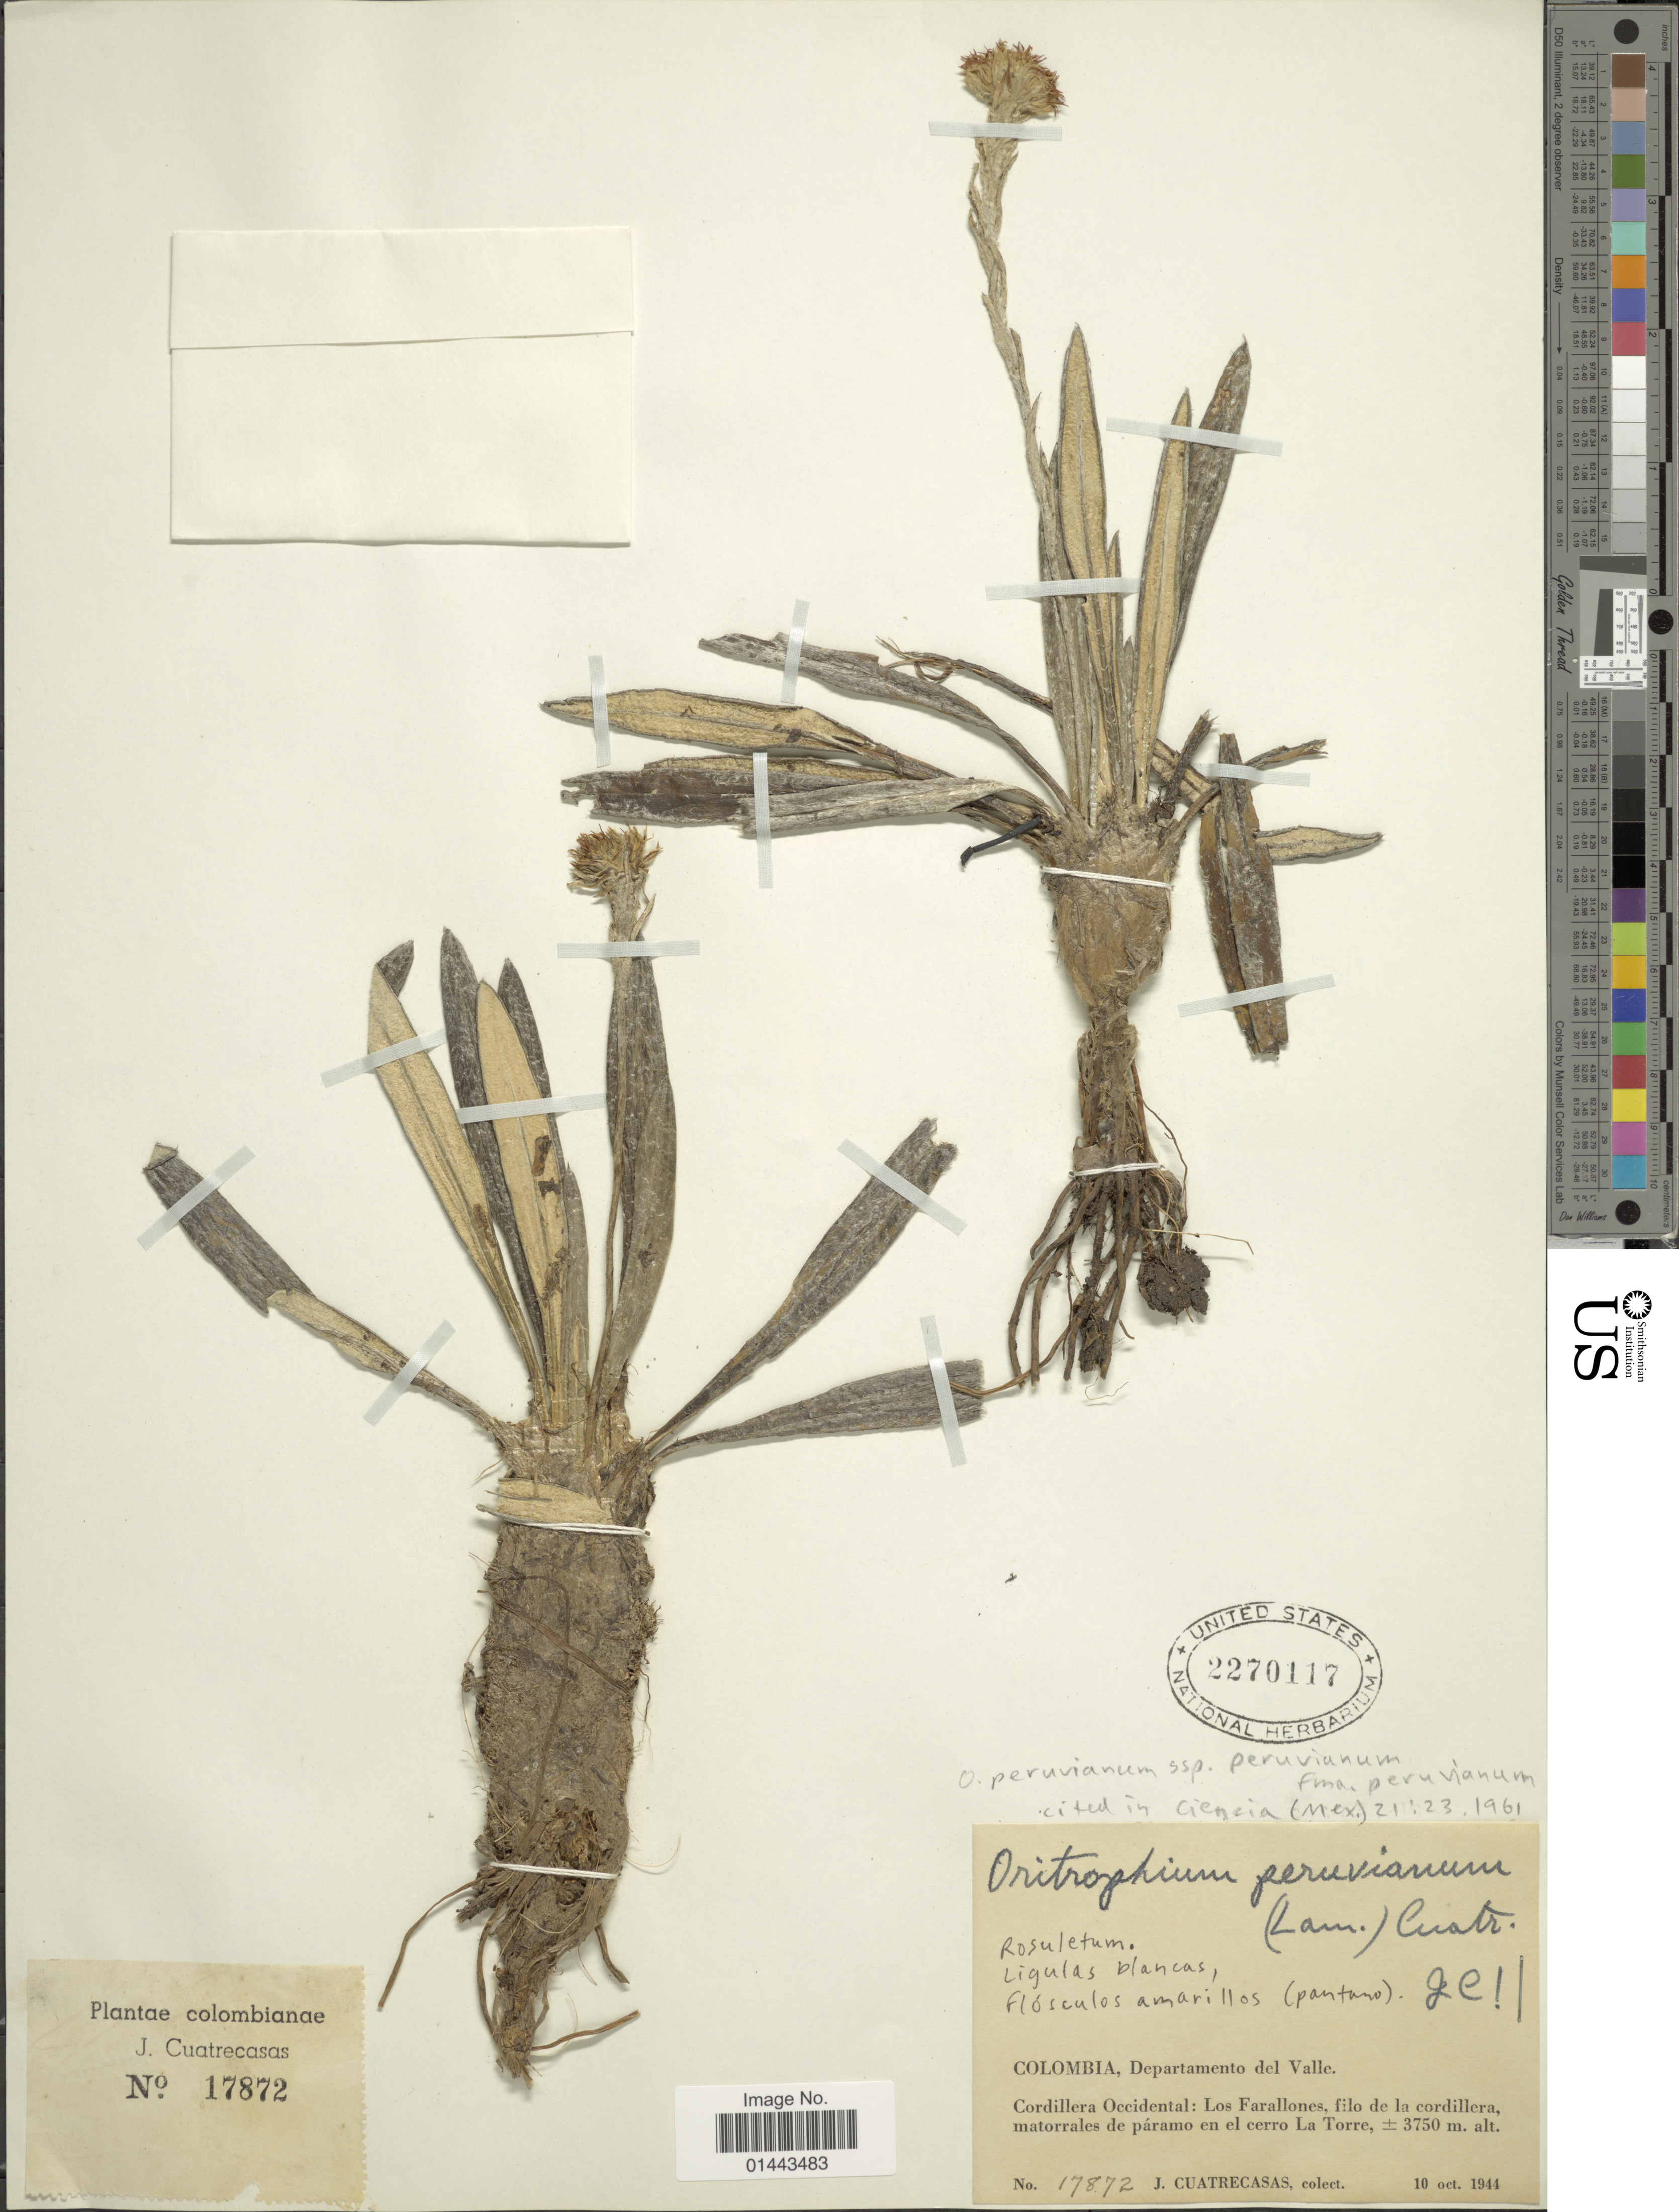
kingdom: Plantae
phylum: Tracheophyta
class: Magnoliopsida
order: Asterales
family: Asteraceae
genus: Oritrophium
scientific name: Oritrophium peruvianum f. peruvianum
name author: (Lam.) Cuatrec.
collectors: J. Cuatrecasas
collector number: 17872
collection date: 1944-10-10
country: Colombia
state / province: Valle del Cauca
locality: Departamento del Valle, Cordillera Occidenral: Los Farallones, filo de la cordillera, matorrales de paramo en el cerro La Torre.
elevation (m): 3750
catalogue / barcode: US 2270117